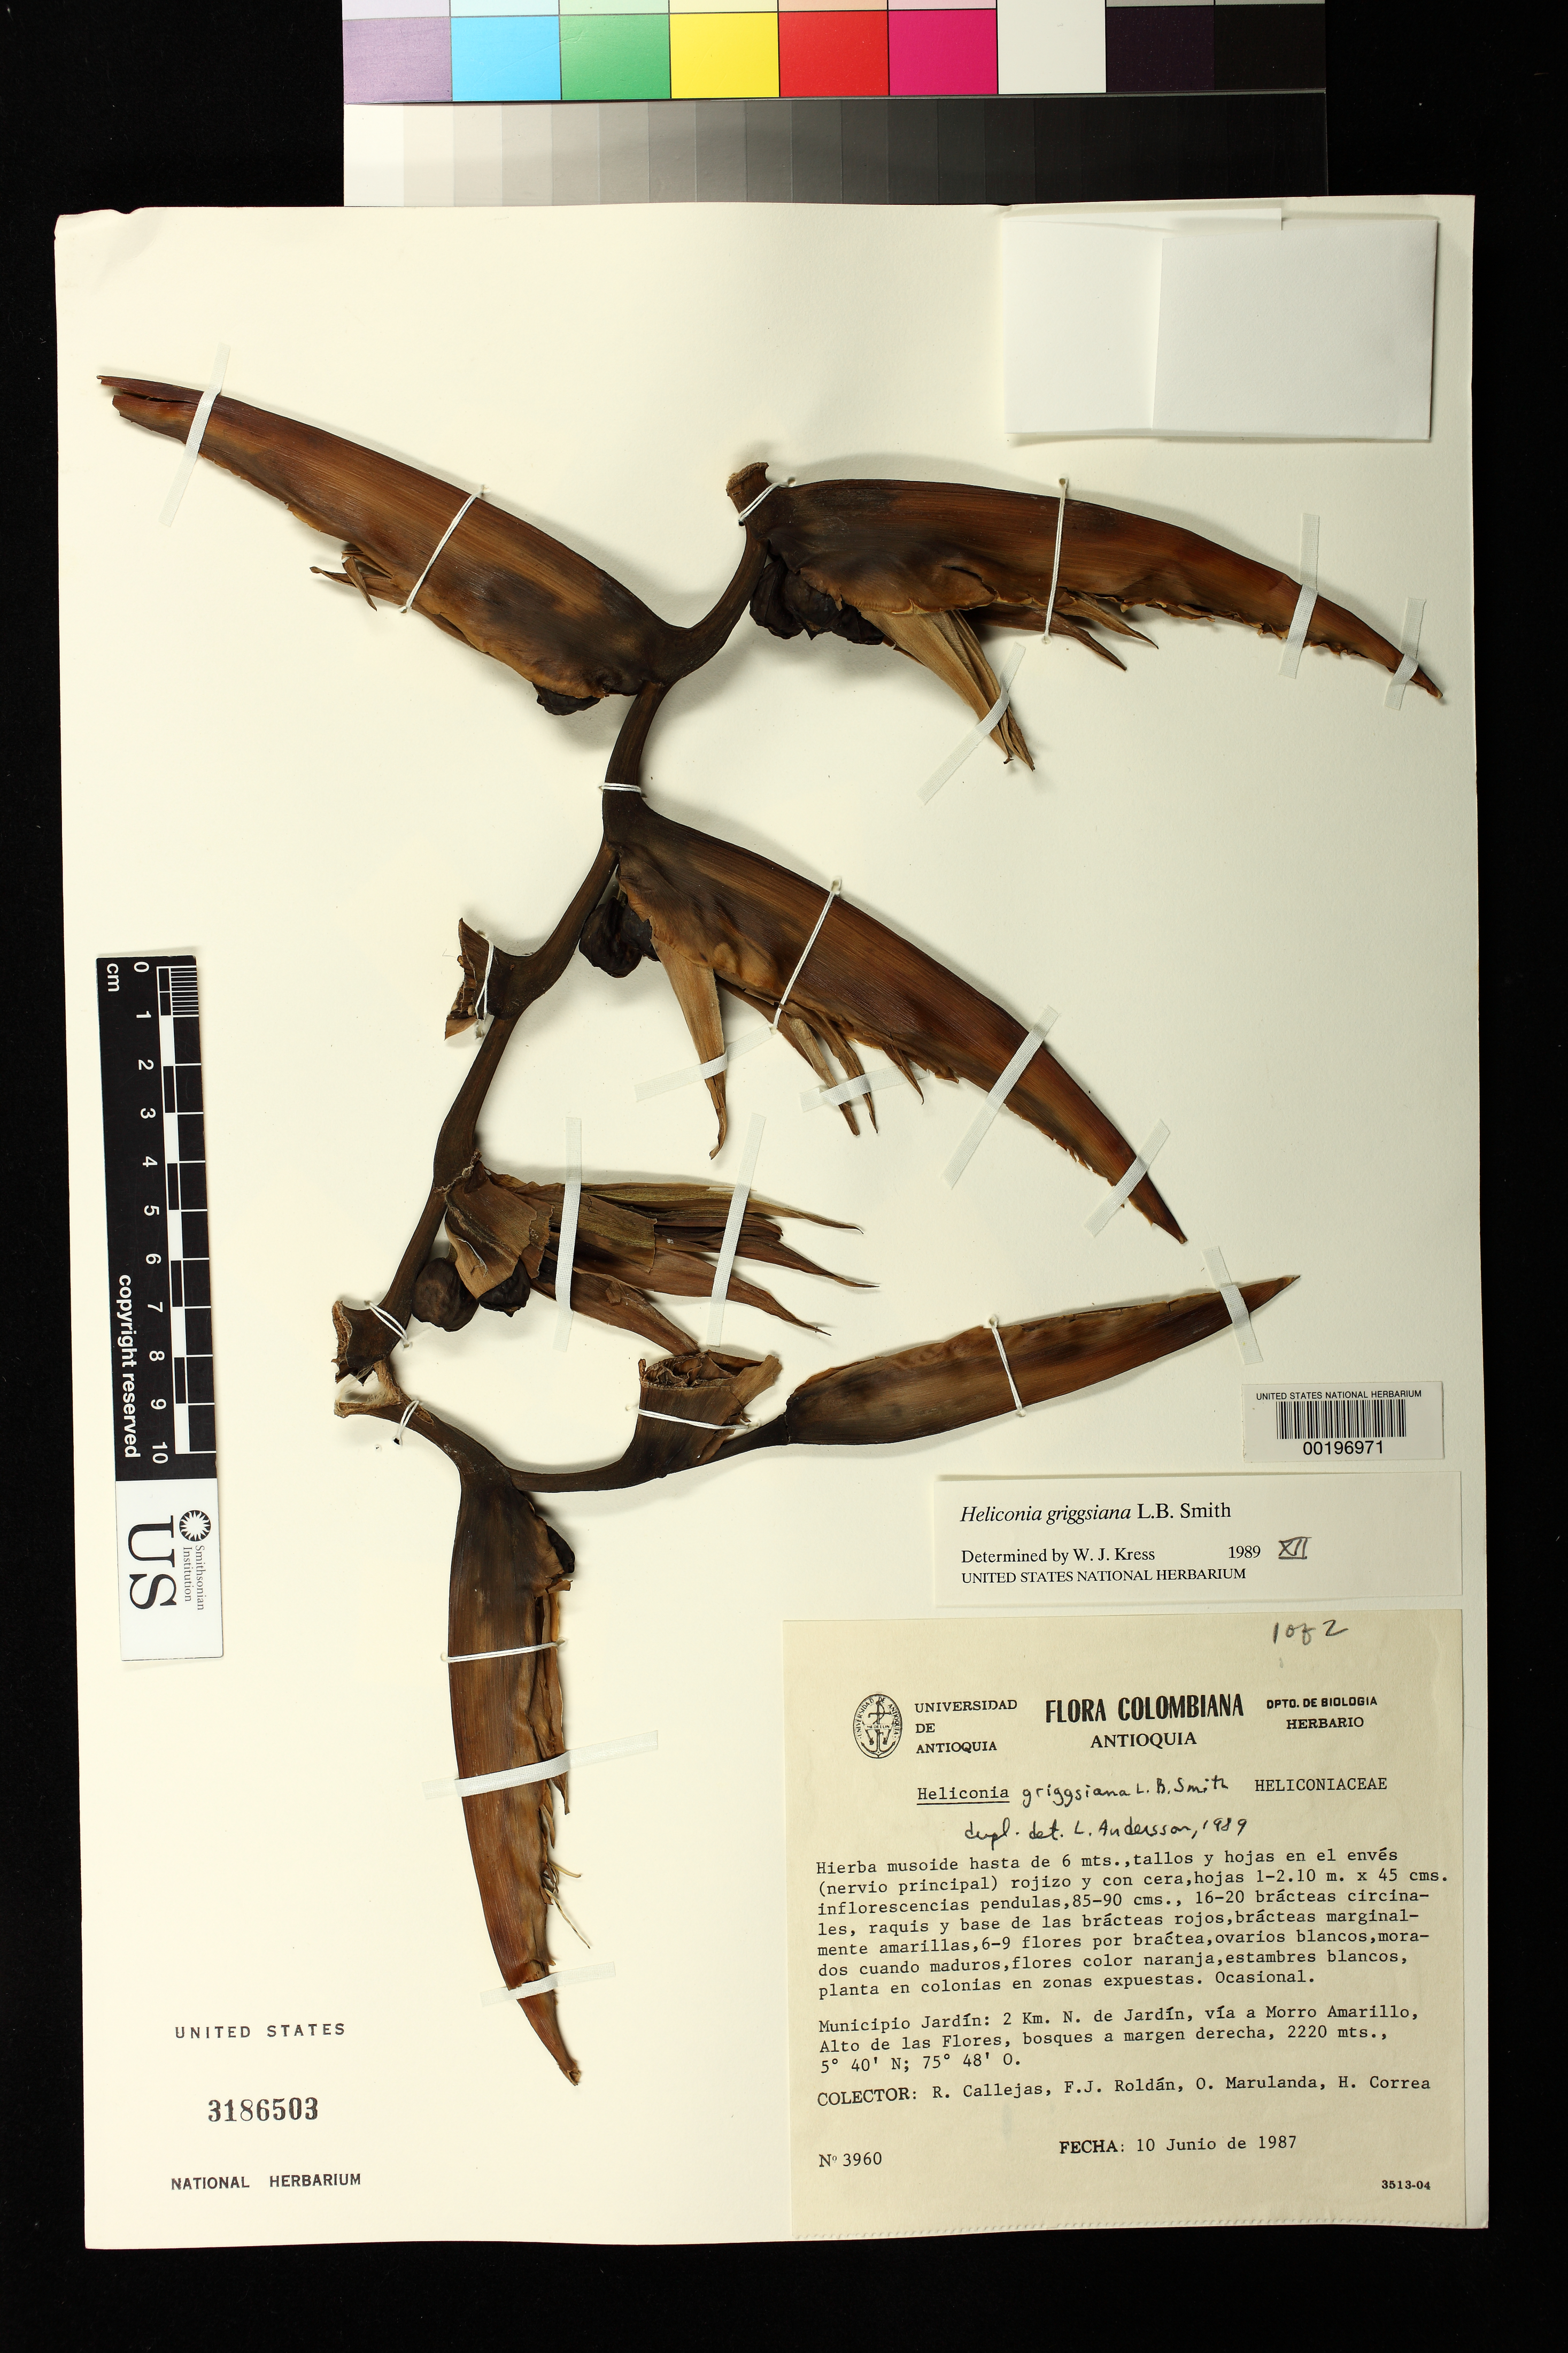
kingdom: Plantae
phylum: Tracheophyta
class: Liliopsida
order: Zingiberales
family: Heliconiaceae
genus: Heliconia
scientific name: Heliconia griggsiana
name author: L.B. Sm.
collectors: R. Callejas, F. J. Roldán, O. Marulanda & H. Correa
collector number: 3960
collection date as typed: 10 Jun 1987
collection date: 1987-06-10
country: Colombia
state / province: Antioquia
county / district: Jardín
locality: Municipio Jardin, 2 km N of Jardin, via a Morro Amarillo, Alto de Las Flores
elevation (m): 2220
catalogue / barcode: US 3186503